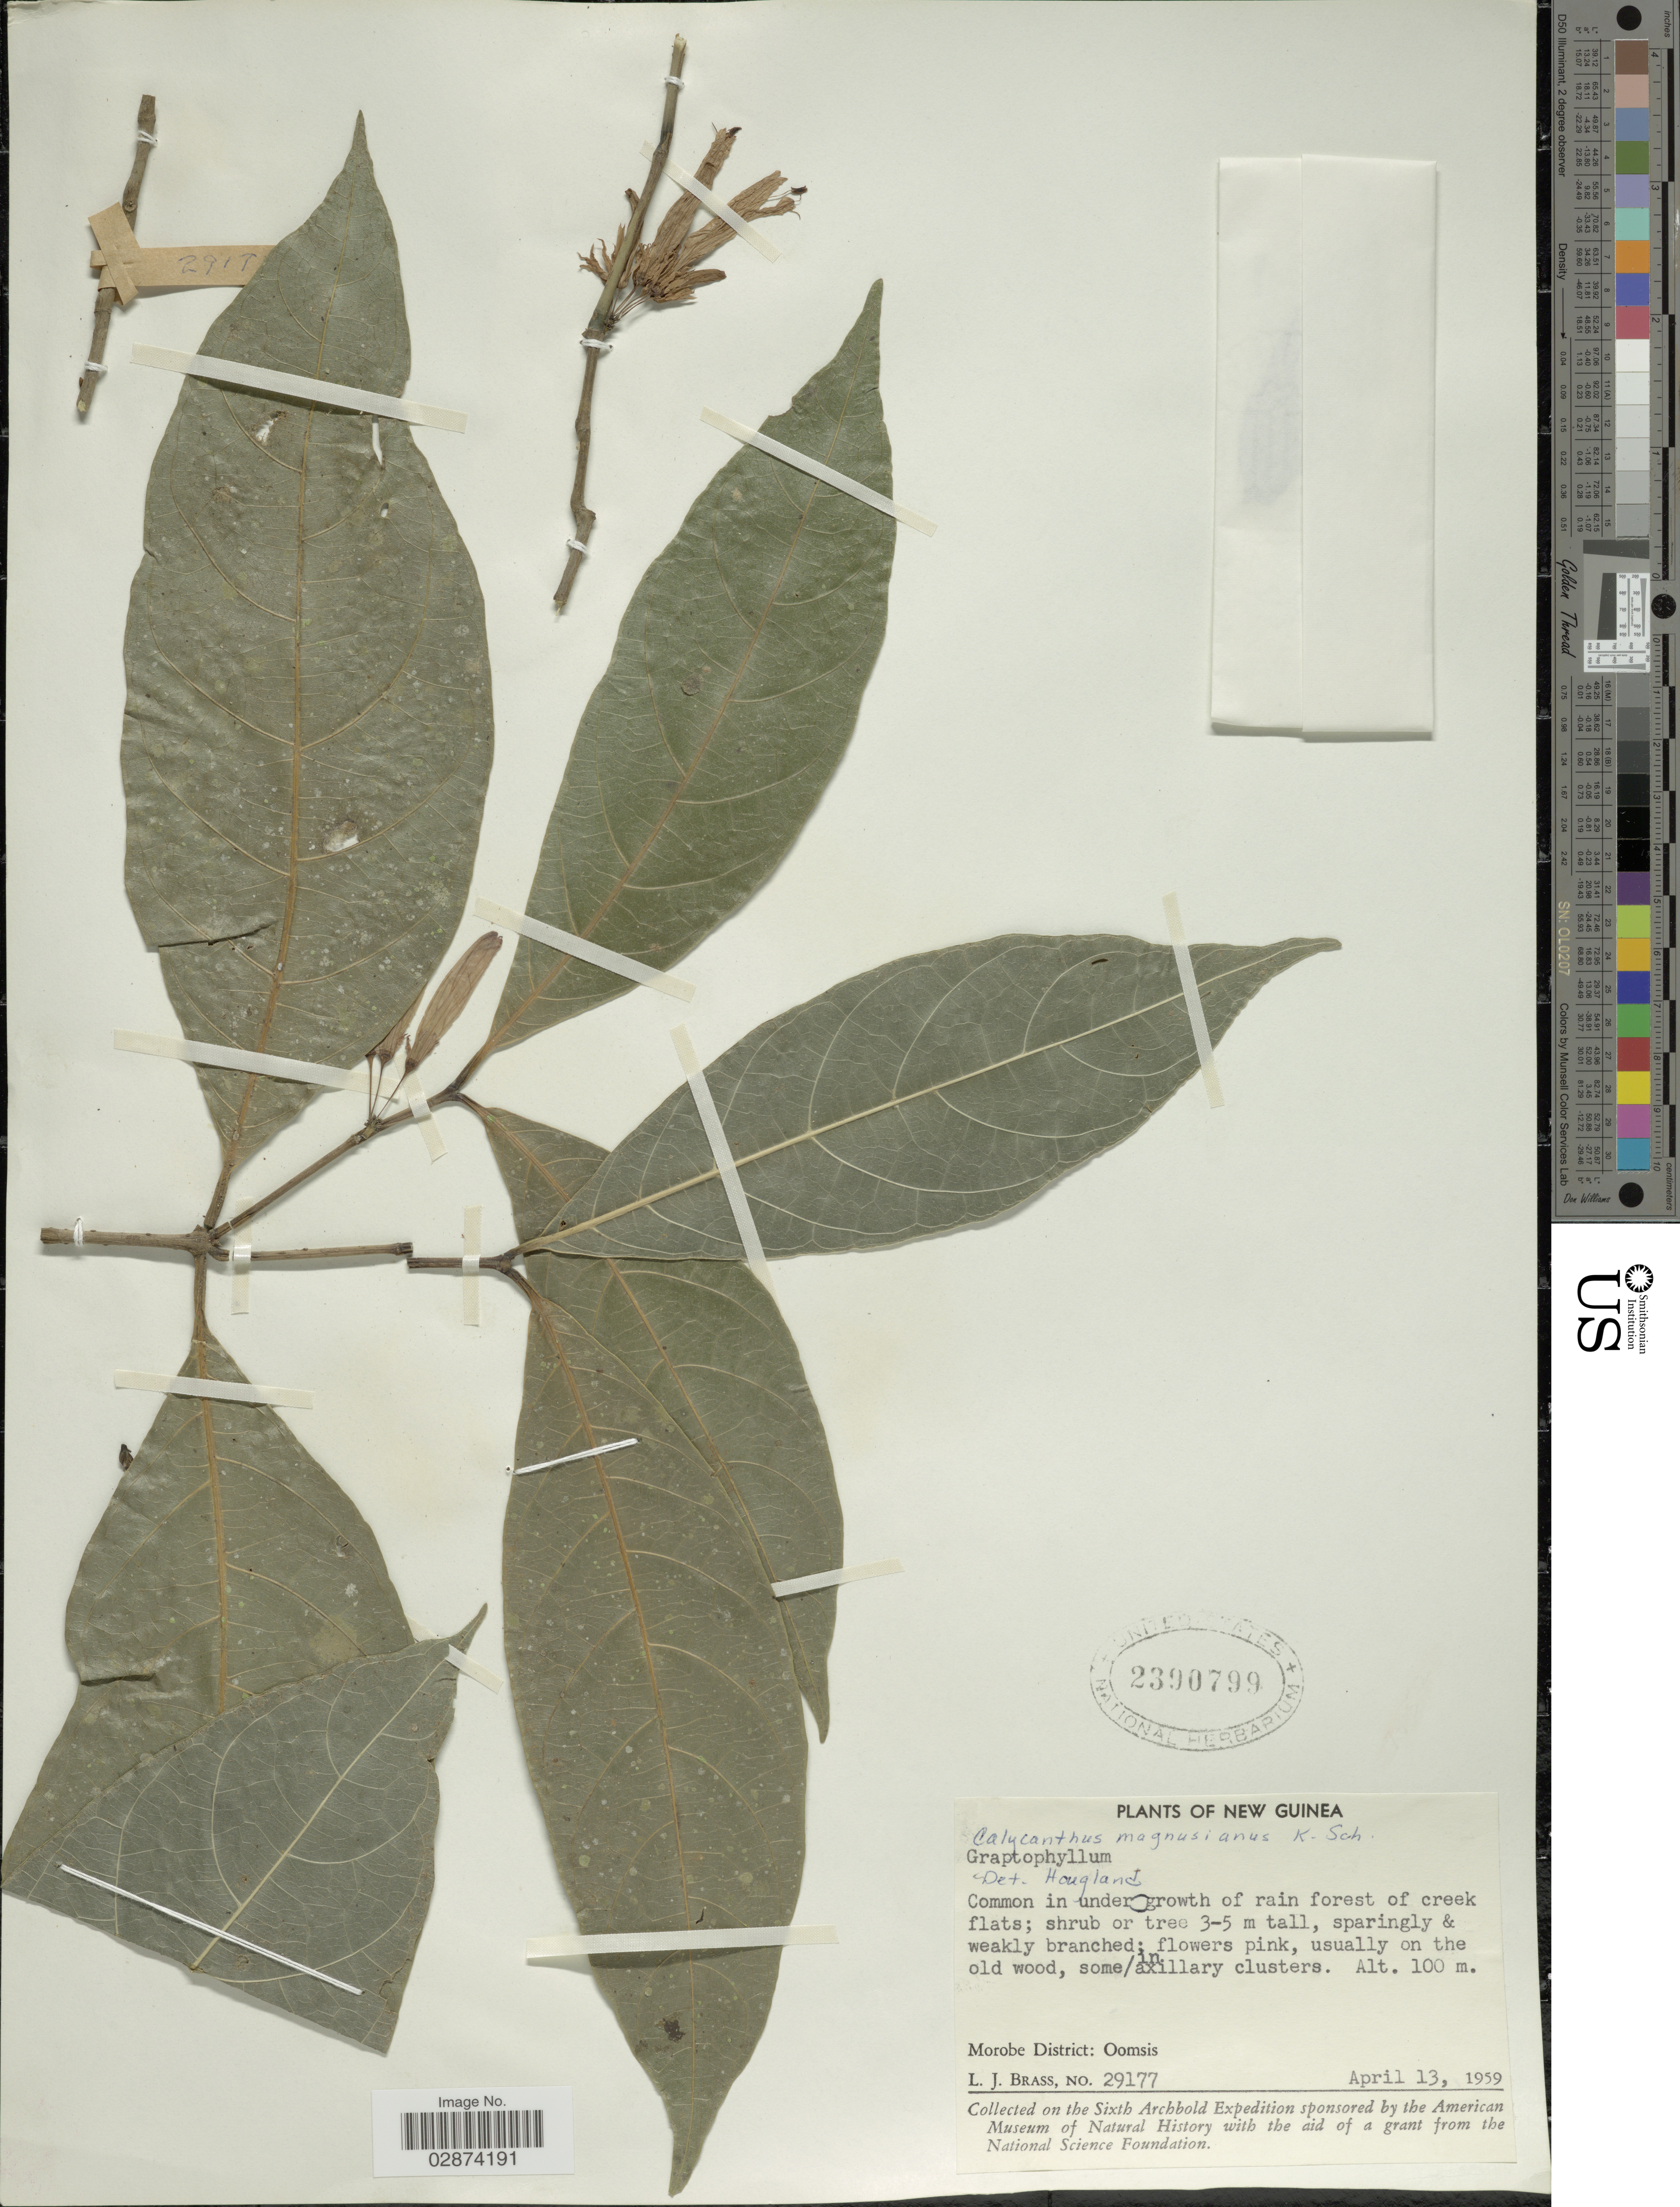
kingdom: Plantae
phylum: Tracheophyta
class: Magnoliopsida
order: Lamiales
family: Acanthaceae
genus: Calycacanthus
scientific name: Calycacanthus magnusianus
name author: K. Schum.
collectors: L. J. Brass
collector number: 29177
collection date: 1959-04-13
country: Papua New Guinea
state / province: Morobe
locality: New Guinea. Morobe District: Oomsis.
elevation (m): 100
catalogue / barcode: US 2390799